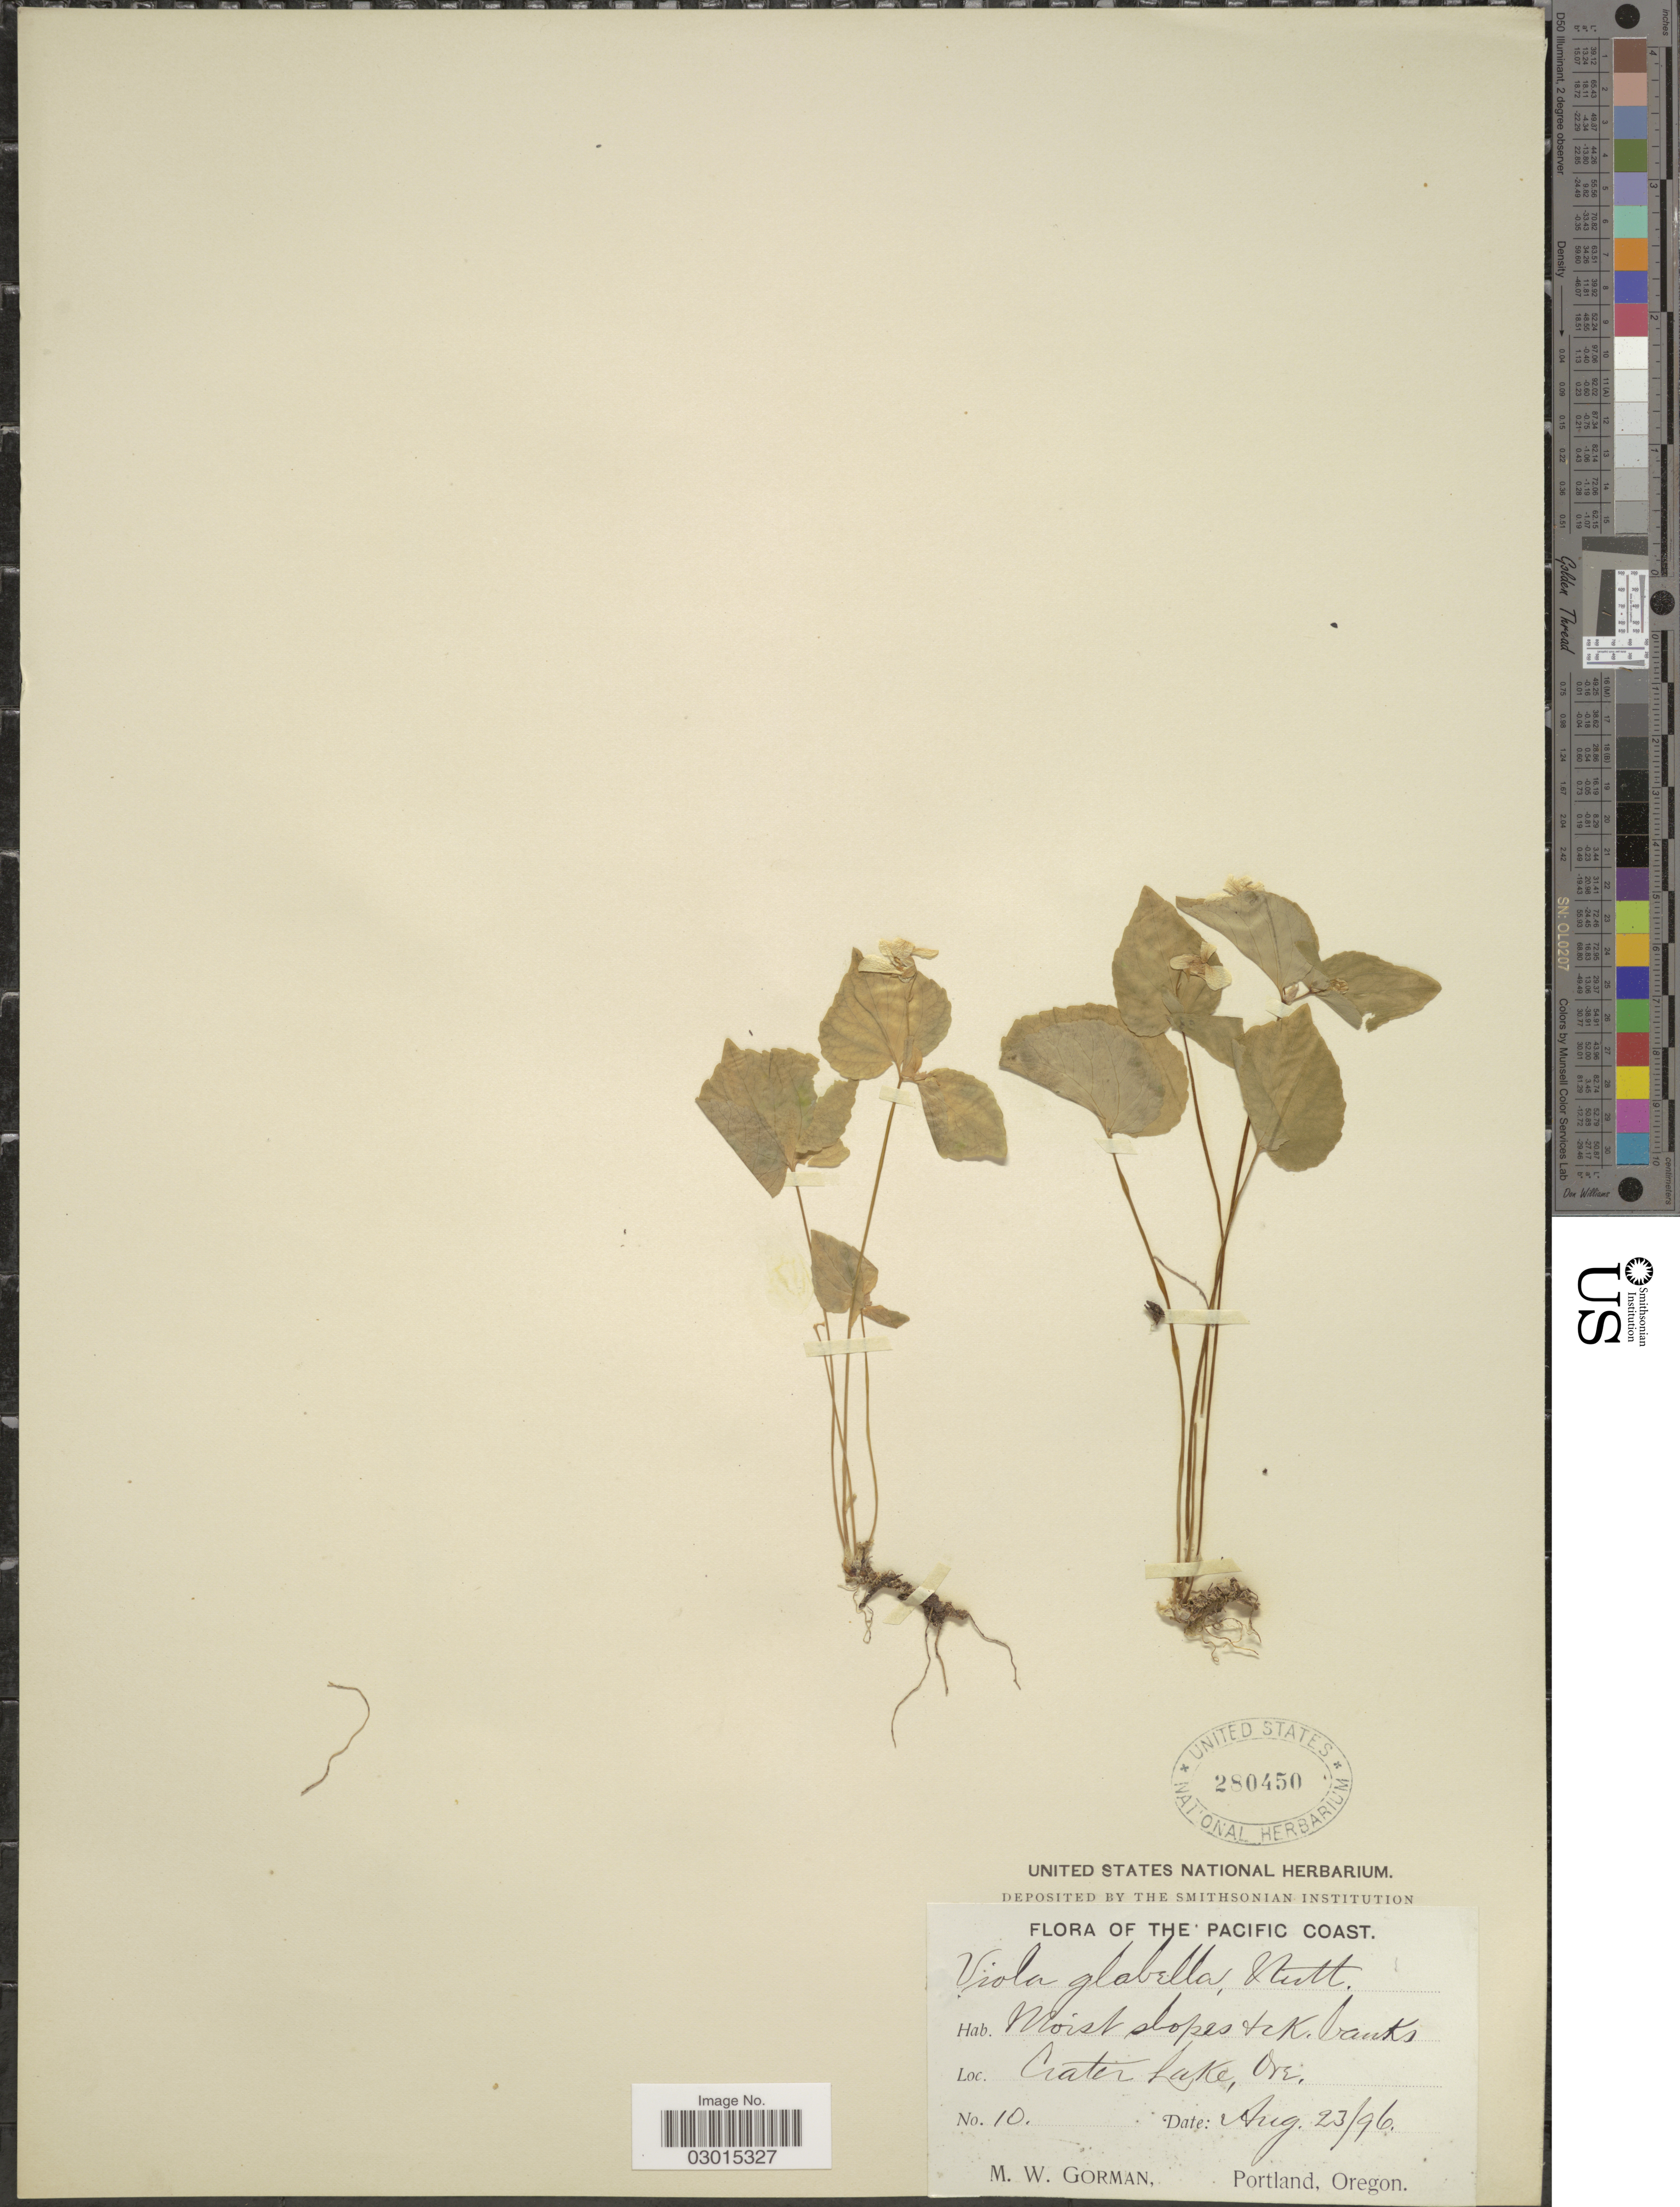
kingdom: Plantae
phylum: Tracheophyta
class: Magnoliopsida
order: Malpighiales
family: Violaceae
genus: Viola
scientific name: Viola glabella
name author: Nutt.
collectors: M. W. Gorman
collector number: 10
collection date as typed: Transcribed d/m/y: 23/8/96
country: United States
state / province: Oregon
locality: Pacific Coast. Crater Lake, Ore.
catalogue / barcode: US 280450